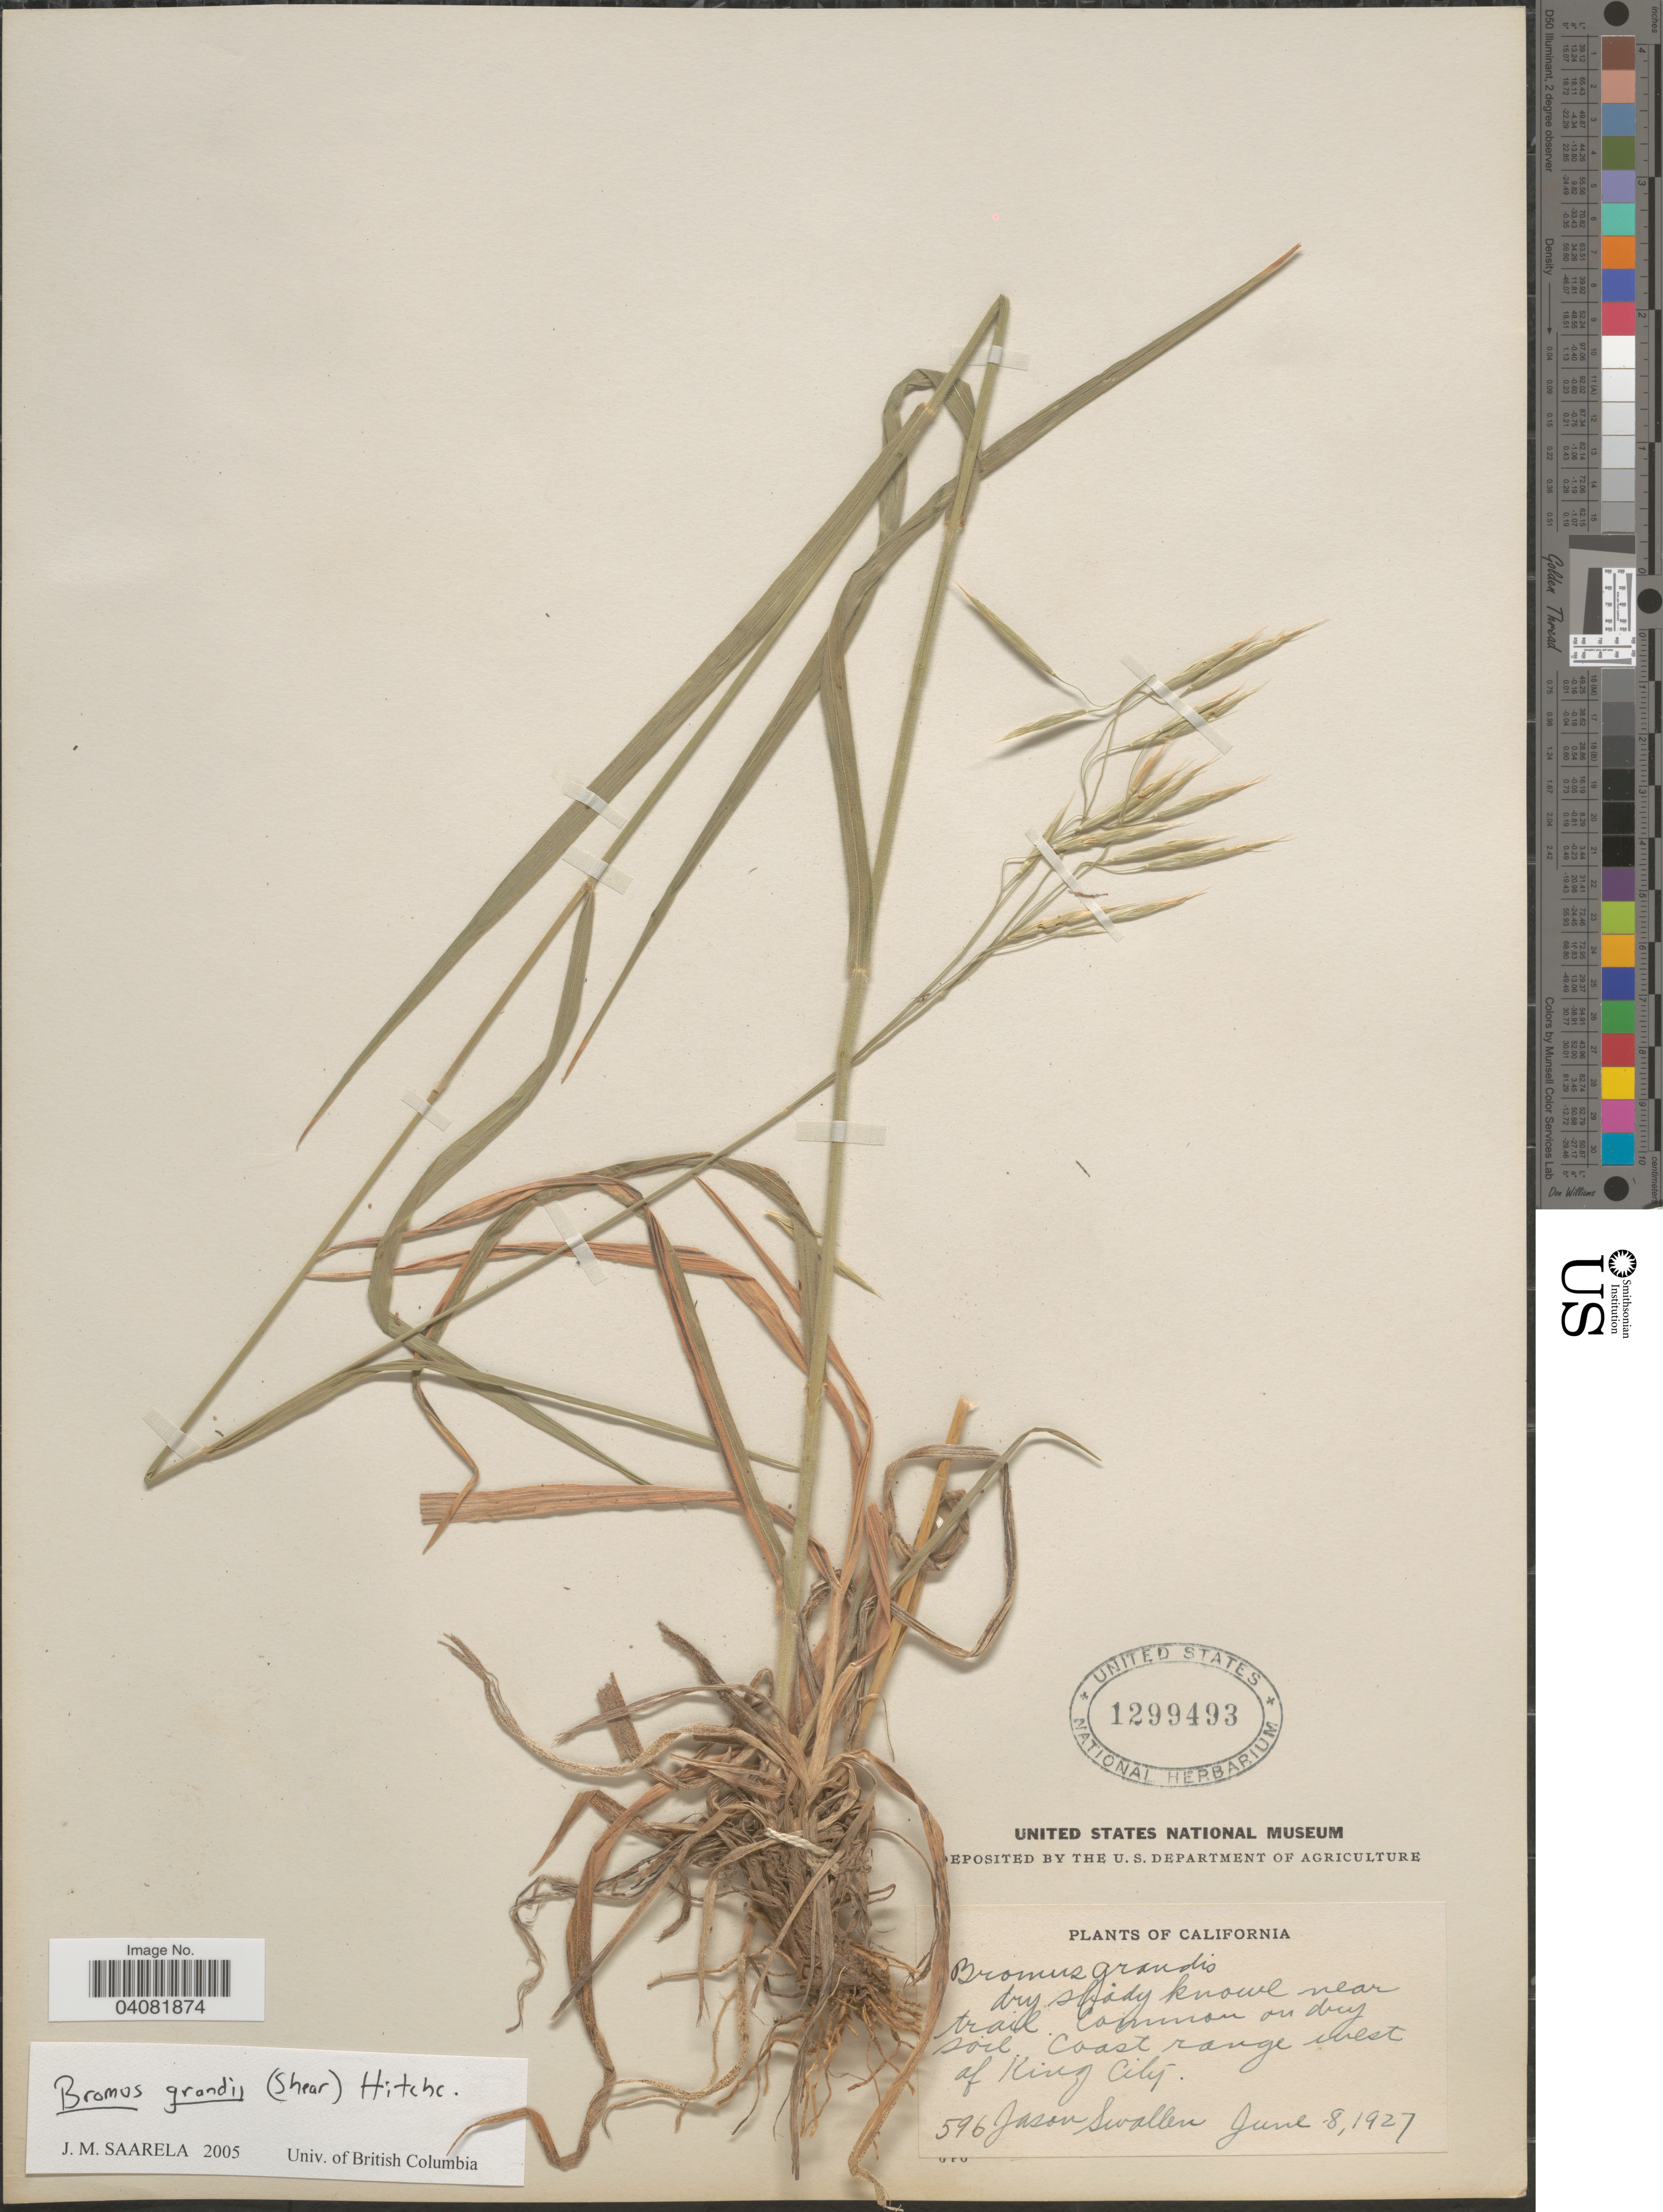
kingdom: Plantae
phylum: Tracheophyta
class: Liliopsida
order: Poales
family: Poaceae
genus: Bromus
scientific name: Bromus grandis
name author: (Shear) Hitchc.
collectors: J. R. Swallen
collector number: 596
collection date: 1927-06-08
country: United States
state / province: California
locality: Dry shady knowl near trail. Common on dry soil. Coast range west of King City.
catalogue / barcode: US 1299493